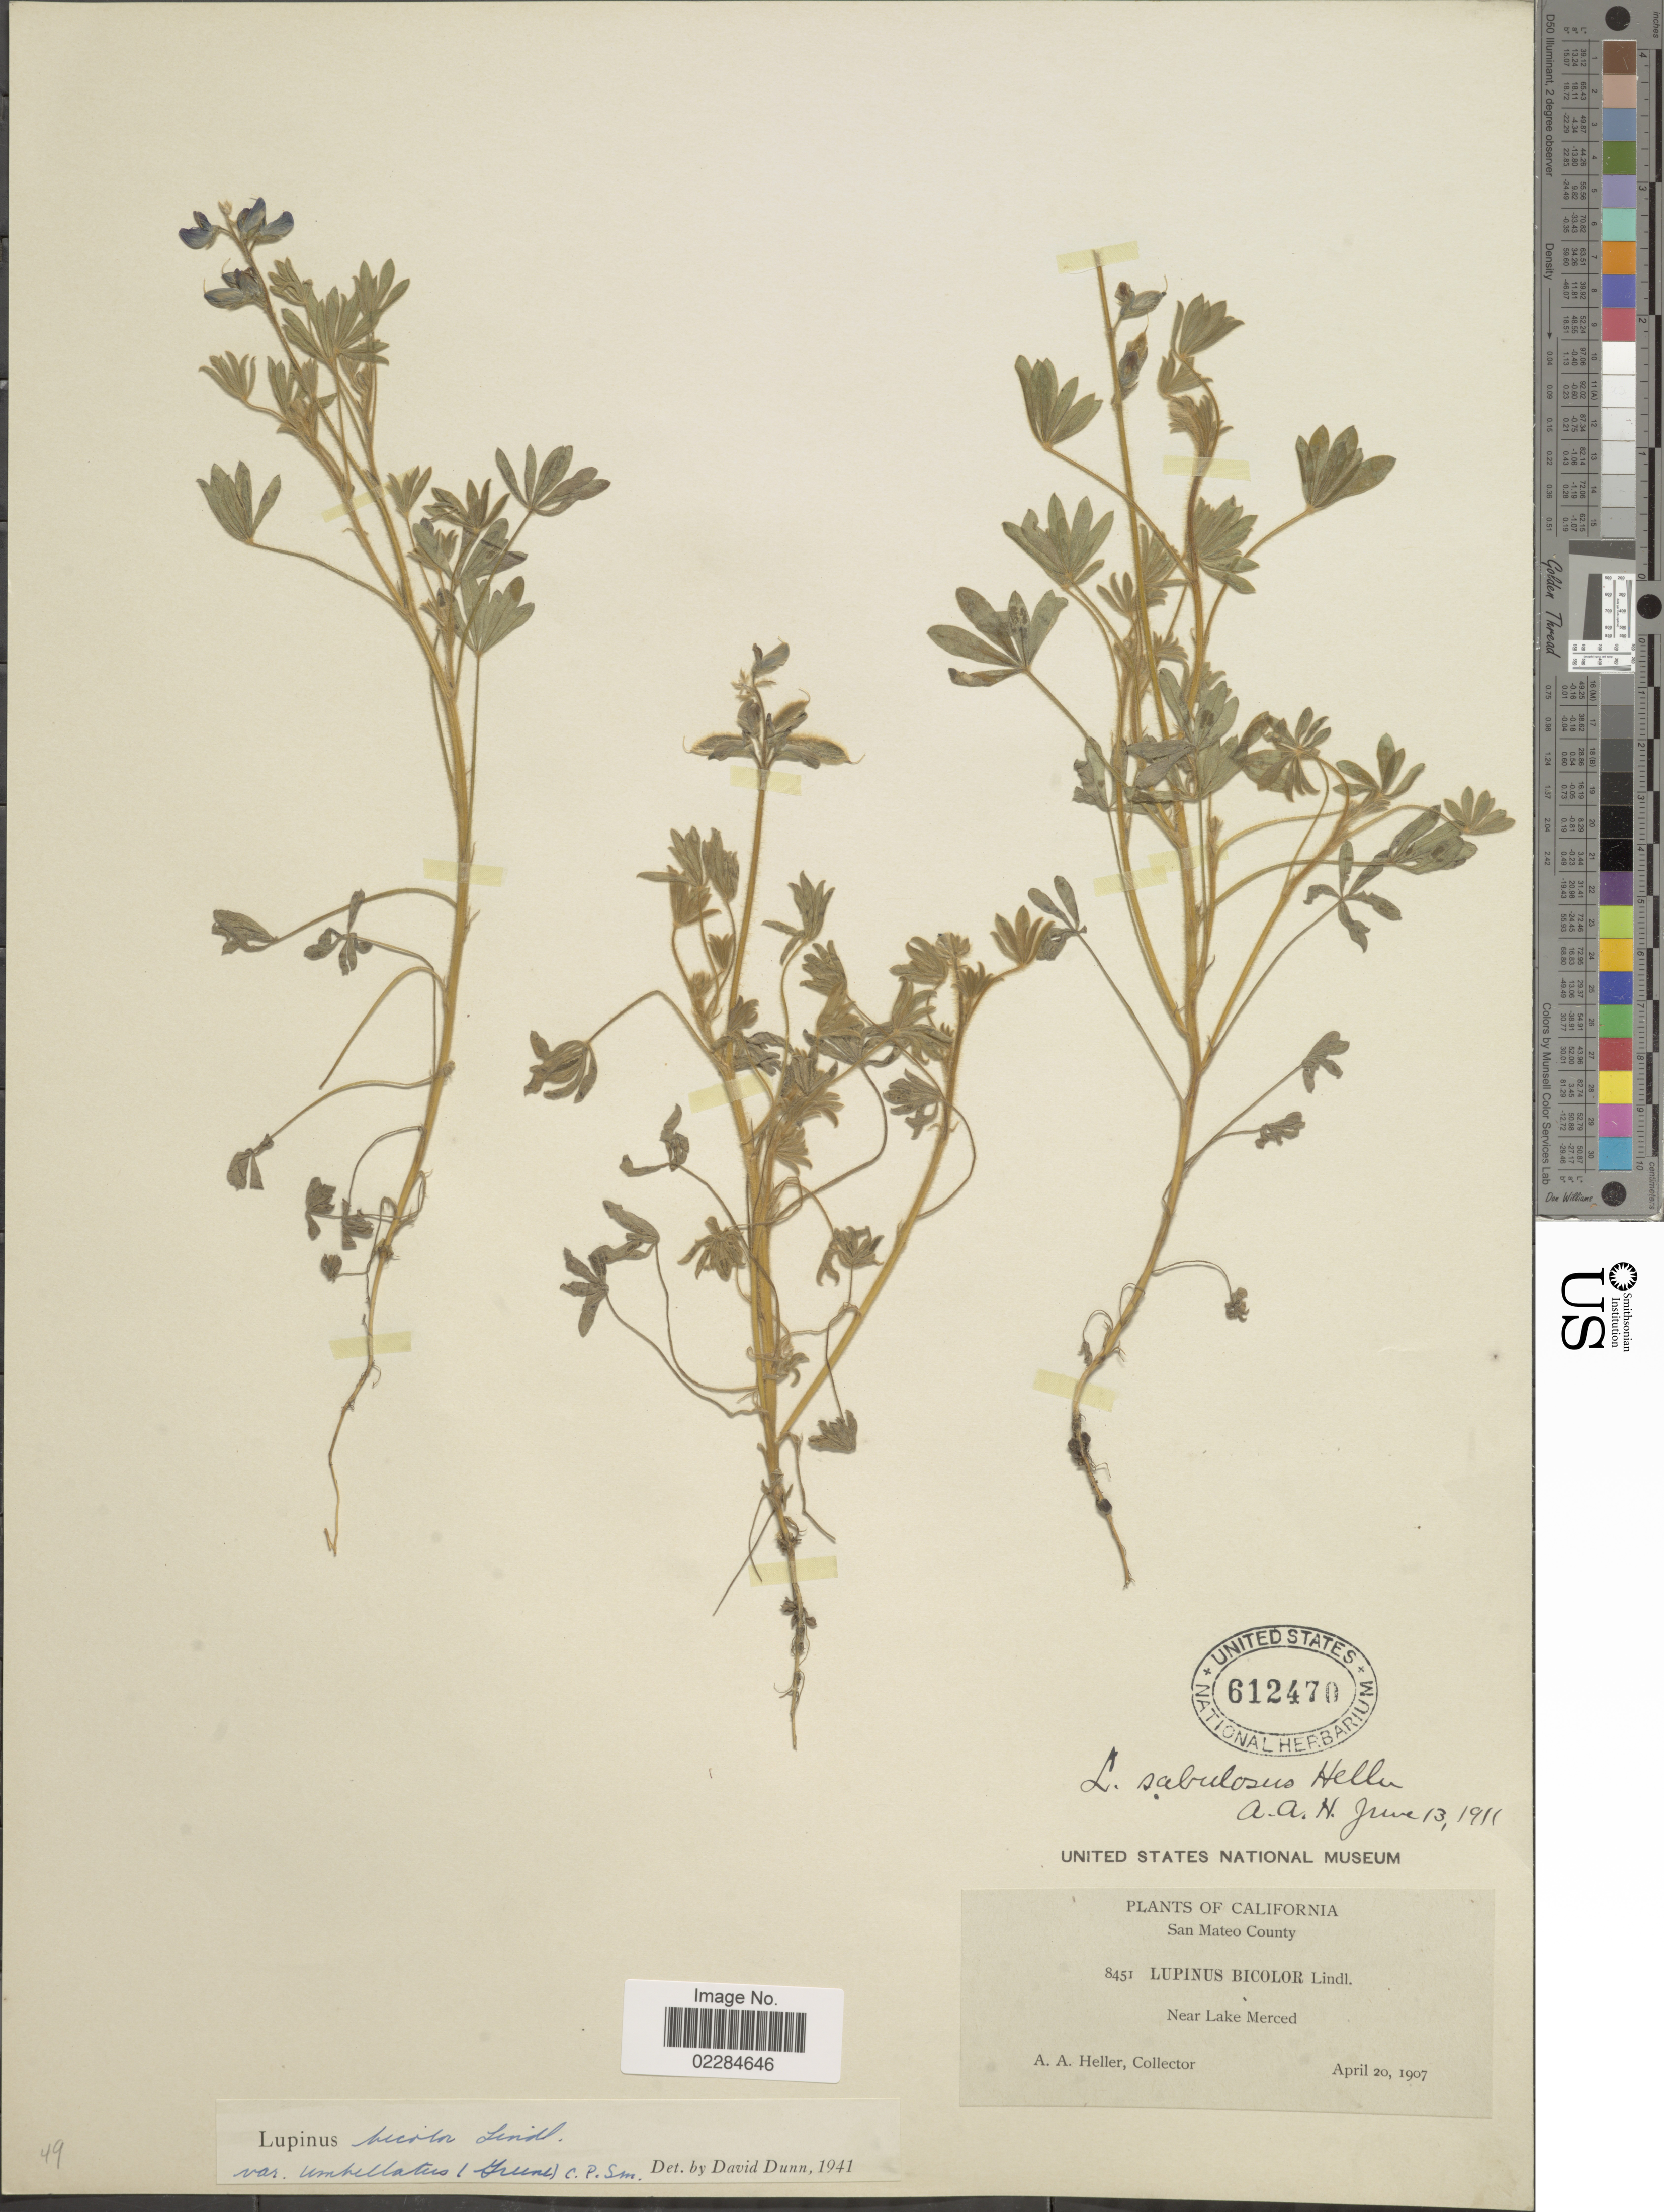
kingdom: Plantae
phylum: Tracheophyta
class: Magnoliopsida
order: Fabales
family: Fabaceae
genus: Lupinus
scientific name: Lupinus bicolor var. umbellatus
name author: (Greene) C.P. Sm.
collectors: A. A. Heller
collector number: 8451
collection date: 1907-04-20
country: United States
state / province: California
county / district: San Mateo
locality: San Mateo County, Near Lake Merced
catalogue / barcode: US 612470